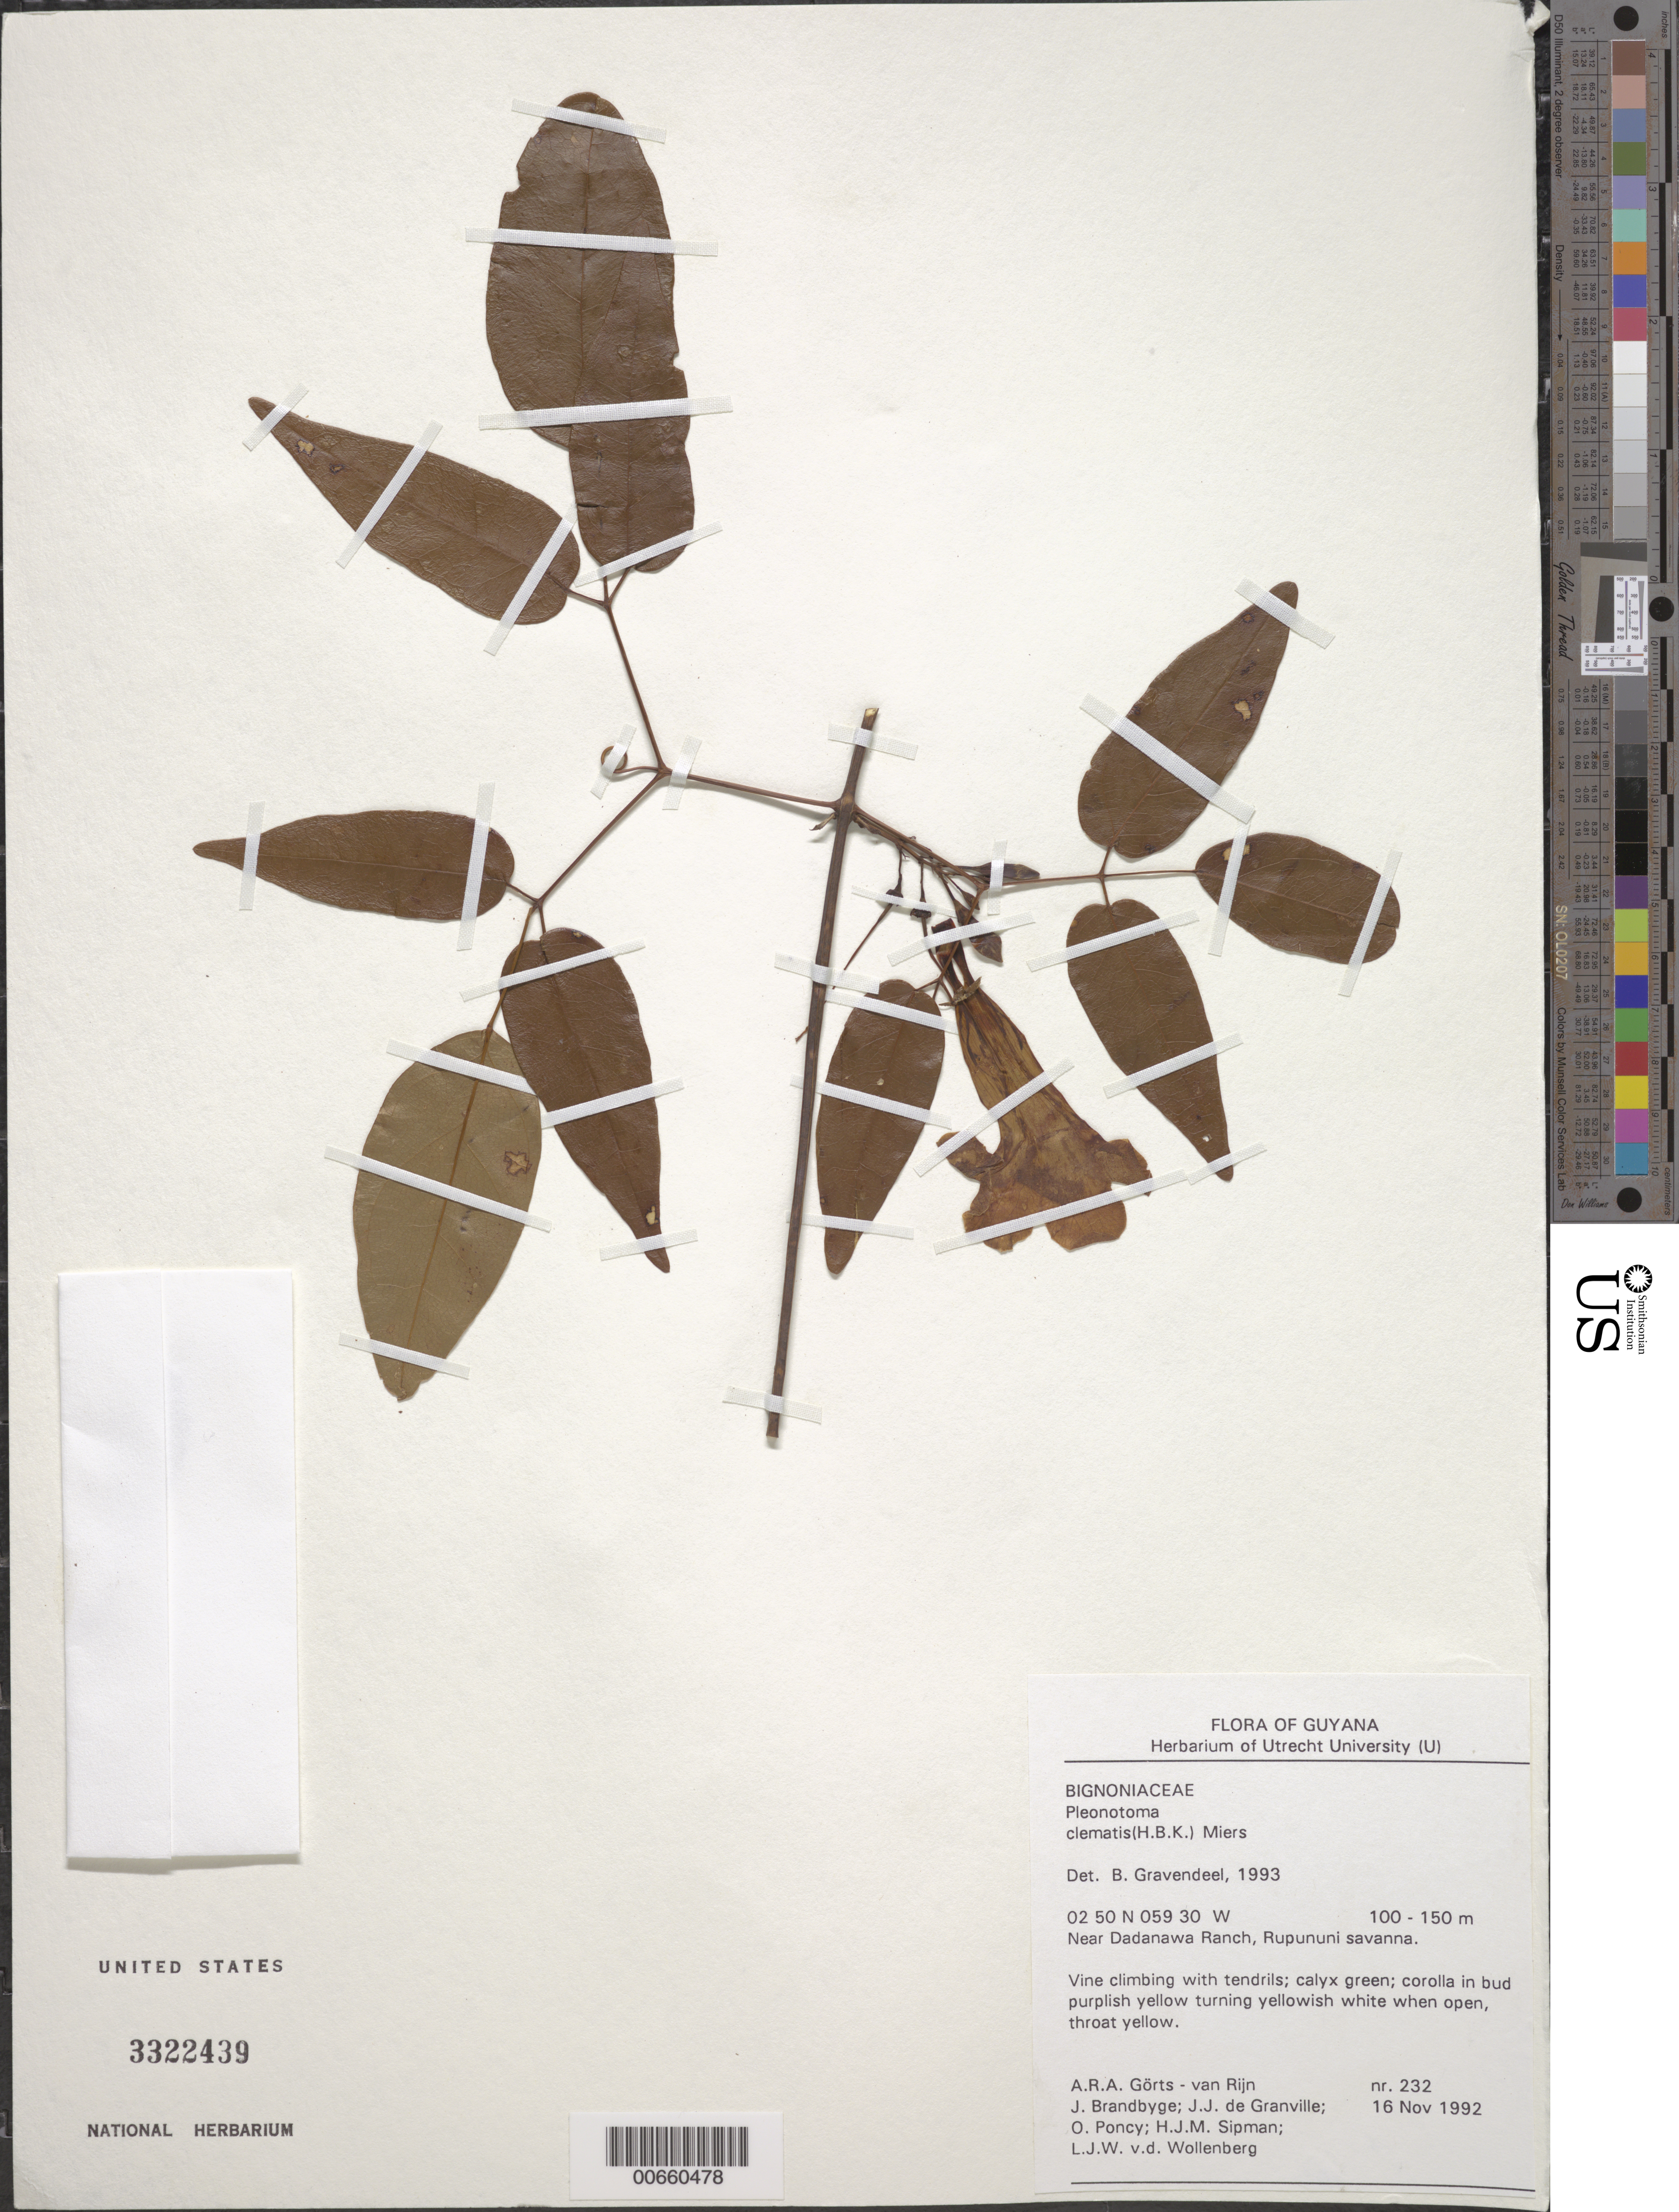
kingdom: Plantae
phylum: Tracheophyta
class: Magnoliopsida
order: Lamiales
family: Bignoniaceae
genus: Pleonotoma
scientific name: Pleonotoma clematis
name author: (Kunth) Miers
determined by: Gravendeel, B.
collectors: A. .R. A. Görts-van Rijn, J. Brandbyge, J.-J. de Granville, O. Poncy, H. J. M. Sipman & L. van der Wollenberg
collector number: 232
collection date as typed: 16-Nov-92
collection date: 1992-11-16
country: Guyana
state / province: U. Takutu-U. Essequibo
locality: Dadanawa Ranch, S Rupununi Savanna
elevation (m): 100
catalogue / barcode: US 3322439